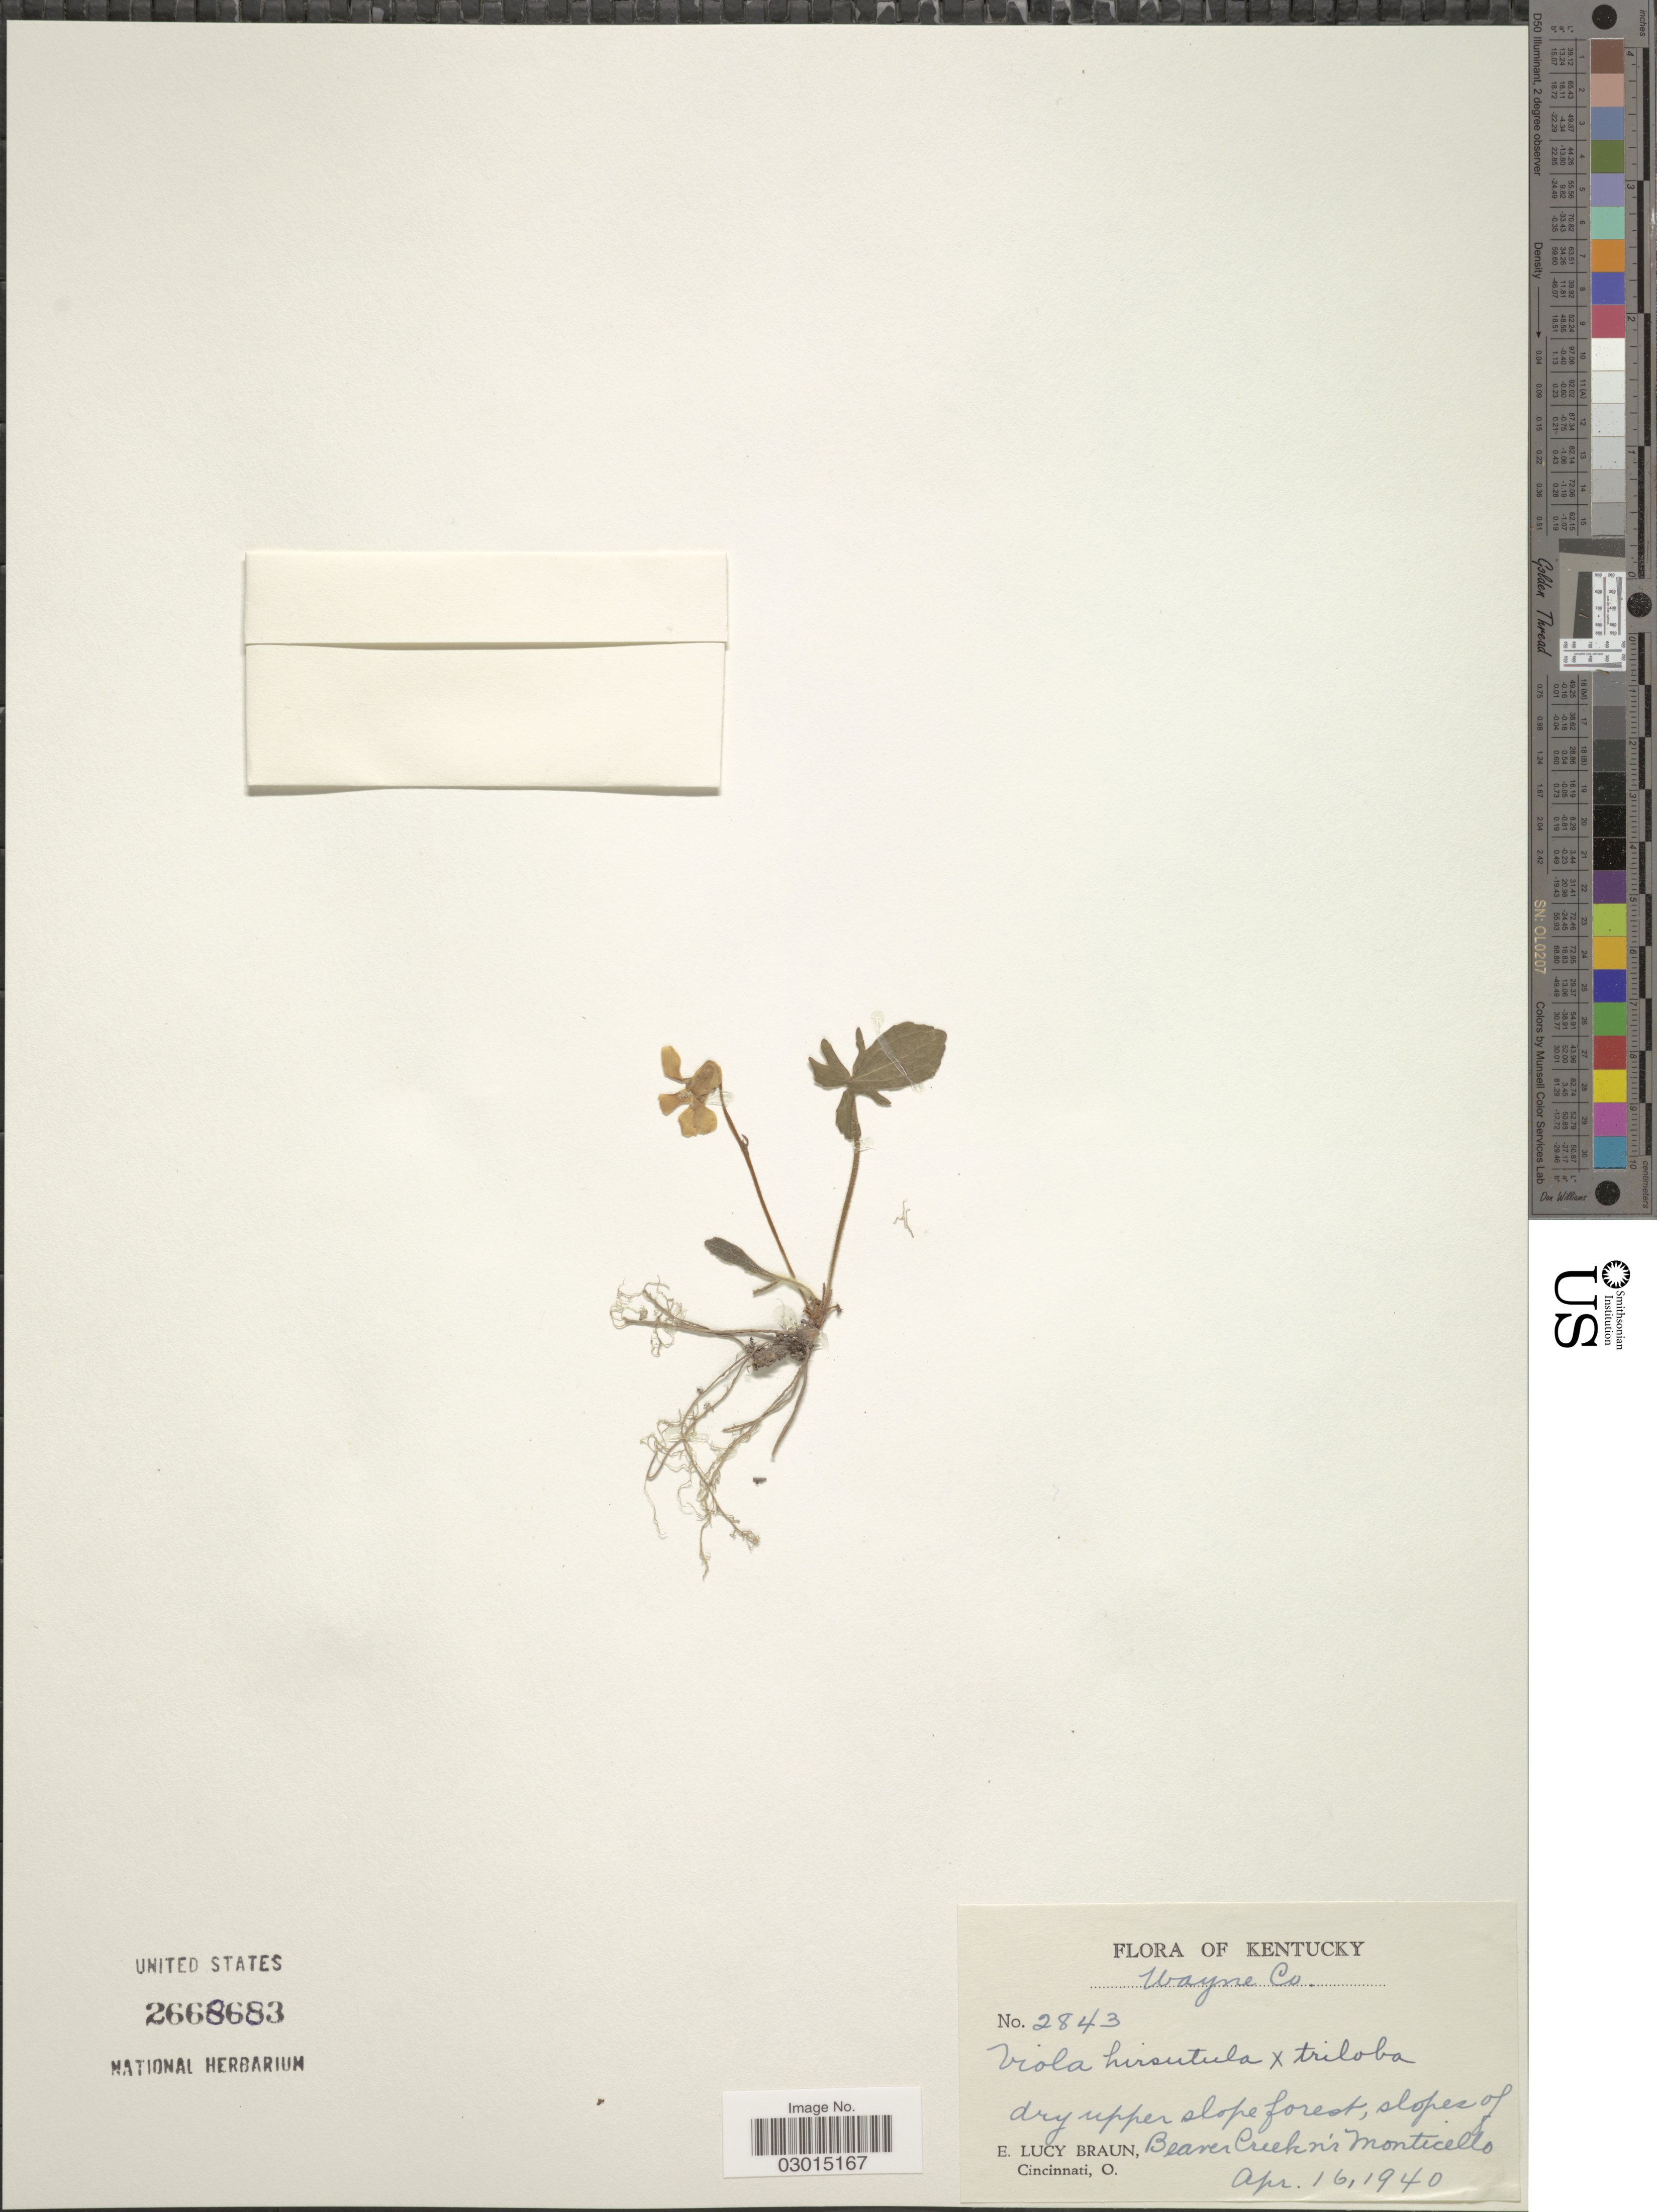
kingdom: Plantae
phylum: Tracheophyta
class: Magnoliopsida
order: Malpighiales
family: Violaceae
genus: Viola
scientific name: Viola hirsutula x V. triloba Schwein.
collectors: E. L. Braun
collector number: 2843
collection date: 1940-04-16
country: United States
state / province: Kentucky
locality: Wayne Co. Dry upper slope forest, slopes of Beaver Creek n'r Monticello.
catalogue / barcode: US 2668683